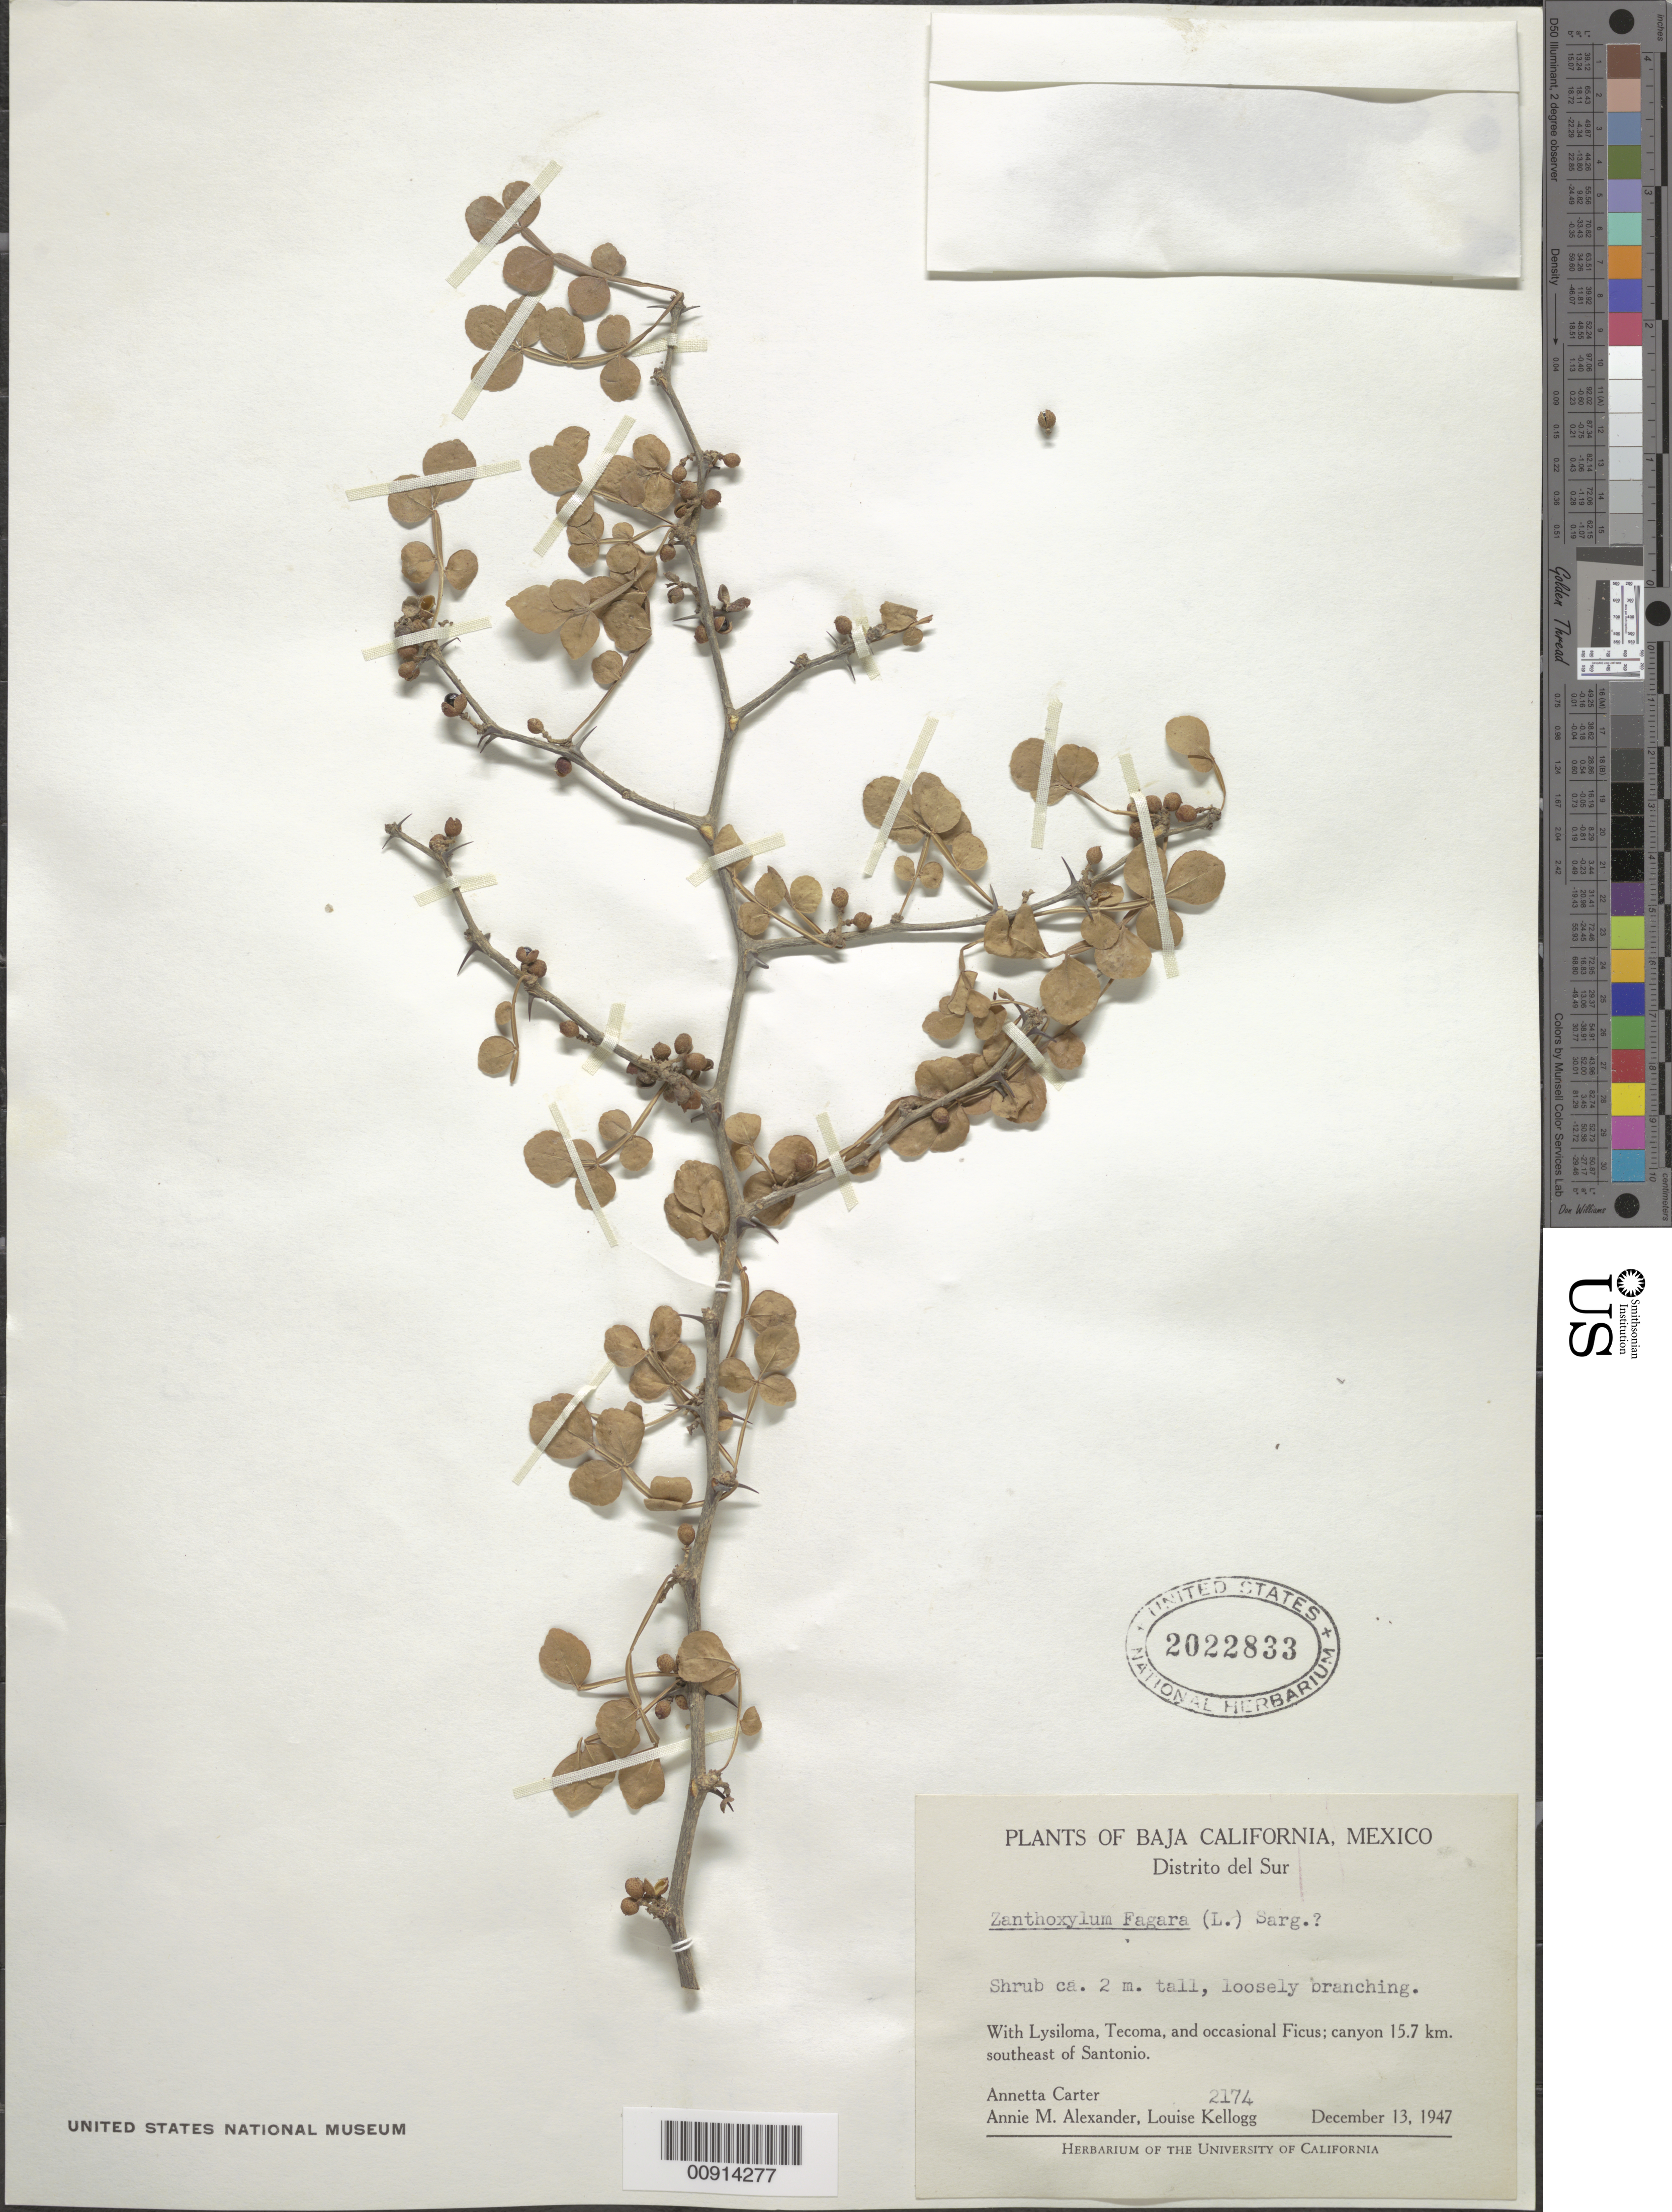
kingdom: Plantae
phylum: Tracheophyta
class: Magnoliopsida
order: Sapindales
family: Rutaceae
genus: Zanthoxylum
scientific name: Zanthoxylum fagara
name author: (L.) Sarg.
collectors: A. Carter, A. M. Alexander & L. Kellogg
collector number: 2174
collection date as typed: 13 Dec 1947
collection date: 1947-12-13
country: Mexico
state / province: Baja California Sur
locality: Baja California, Distrito del Sur: Canyon 15.7 km south east of Santonio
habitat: With Lysiloma, Tecoma and occasional Ficus; Canyon.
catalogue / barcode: US 2022833